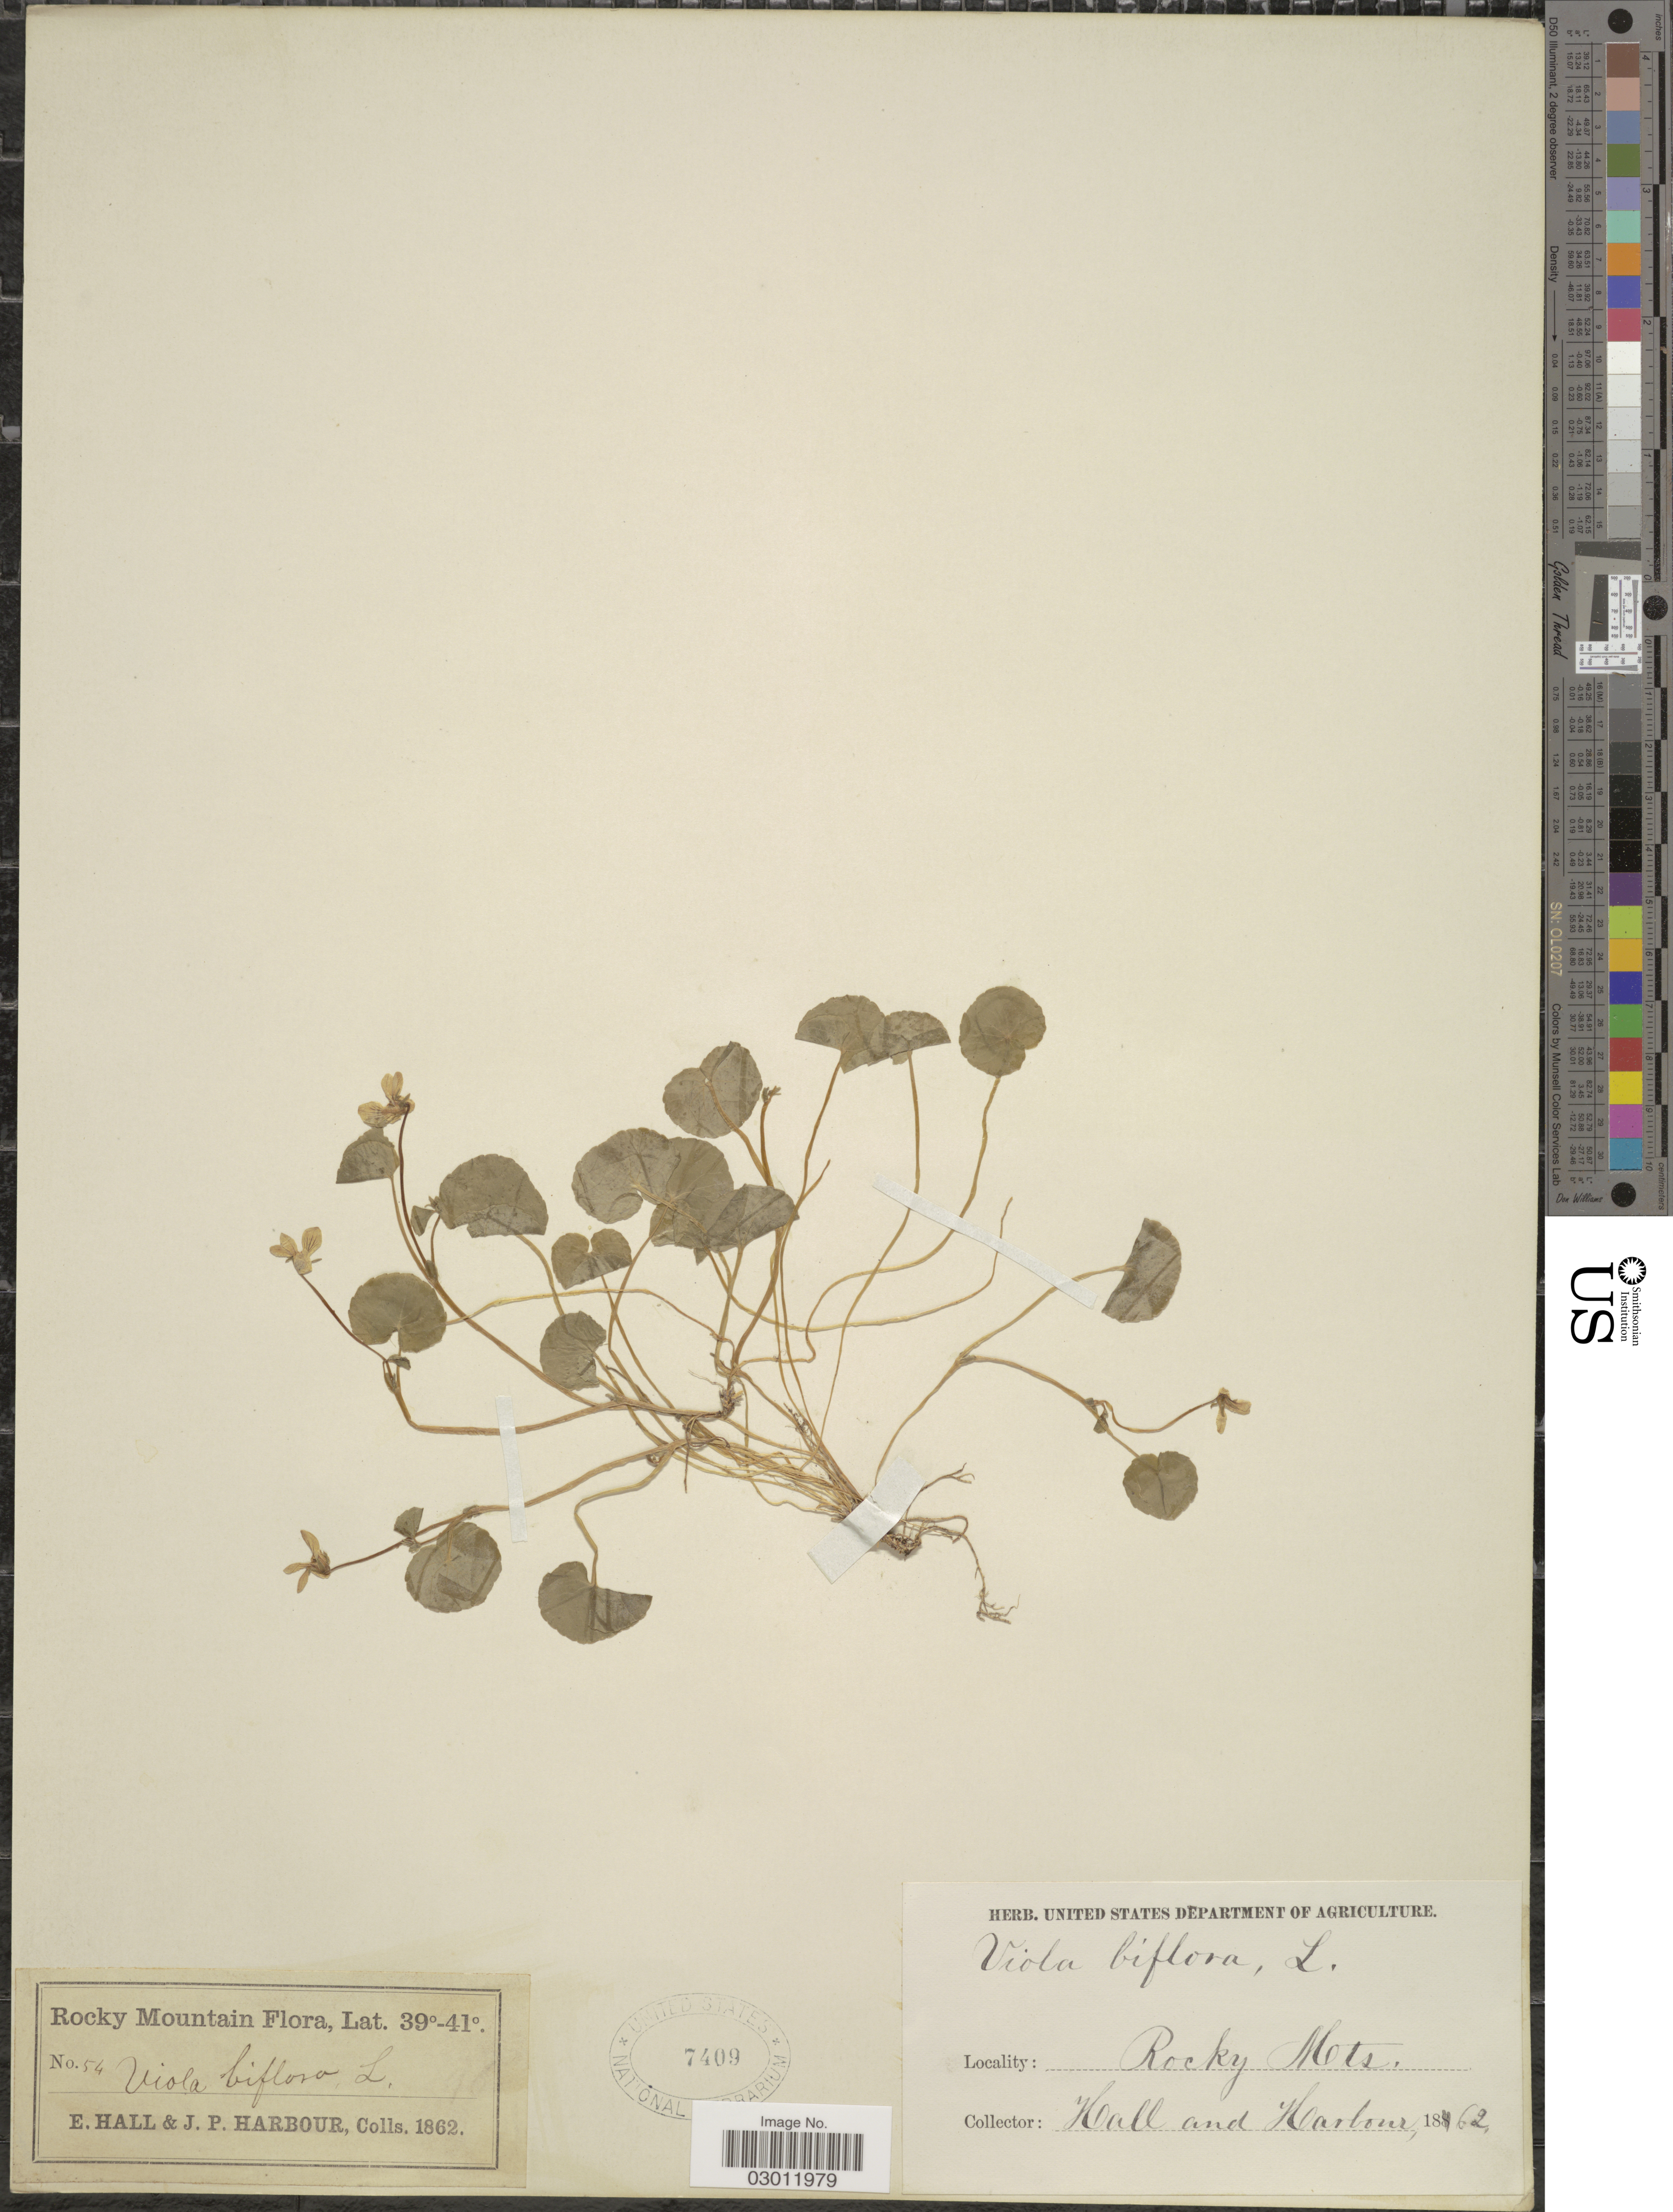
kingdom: Plantae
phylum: Tracheophyta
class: Magnoliopsida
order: Malpighiales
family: Violaceae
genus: Viola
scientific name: Viola biflora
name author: L.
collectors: E. Hall & J. Harbour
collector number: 54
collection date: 1862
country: United States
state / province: Colorado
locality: Rocky Mtns.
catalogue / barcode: US 7409